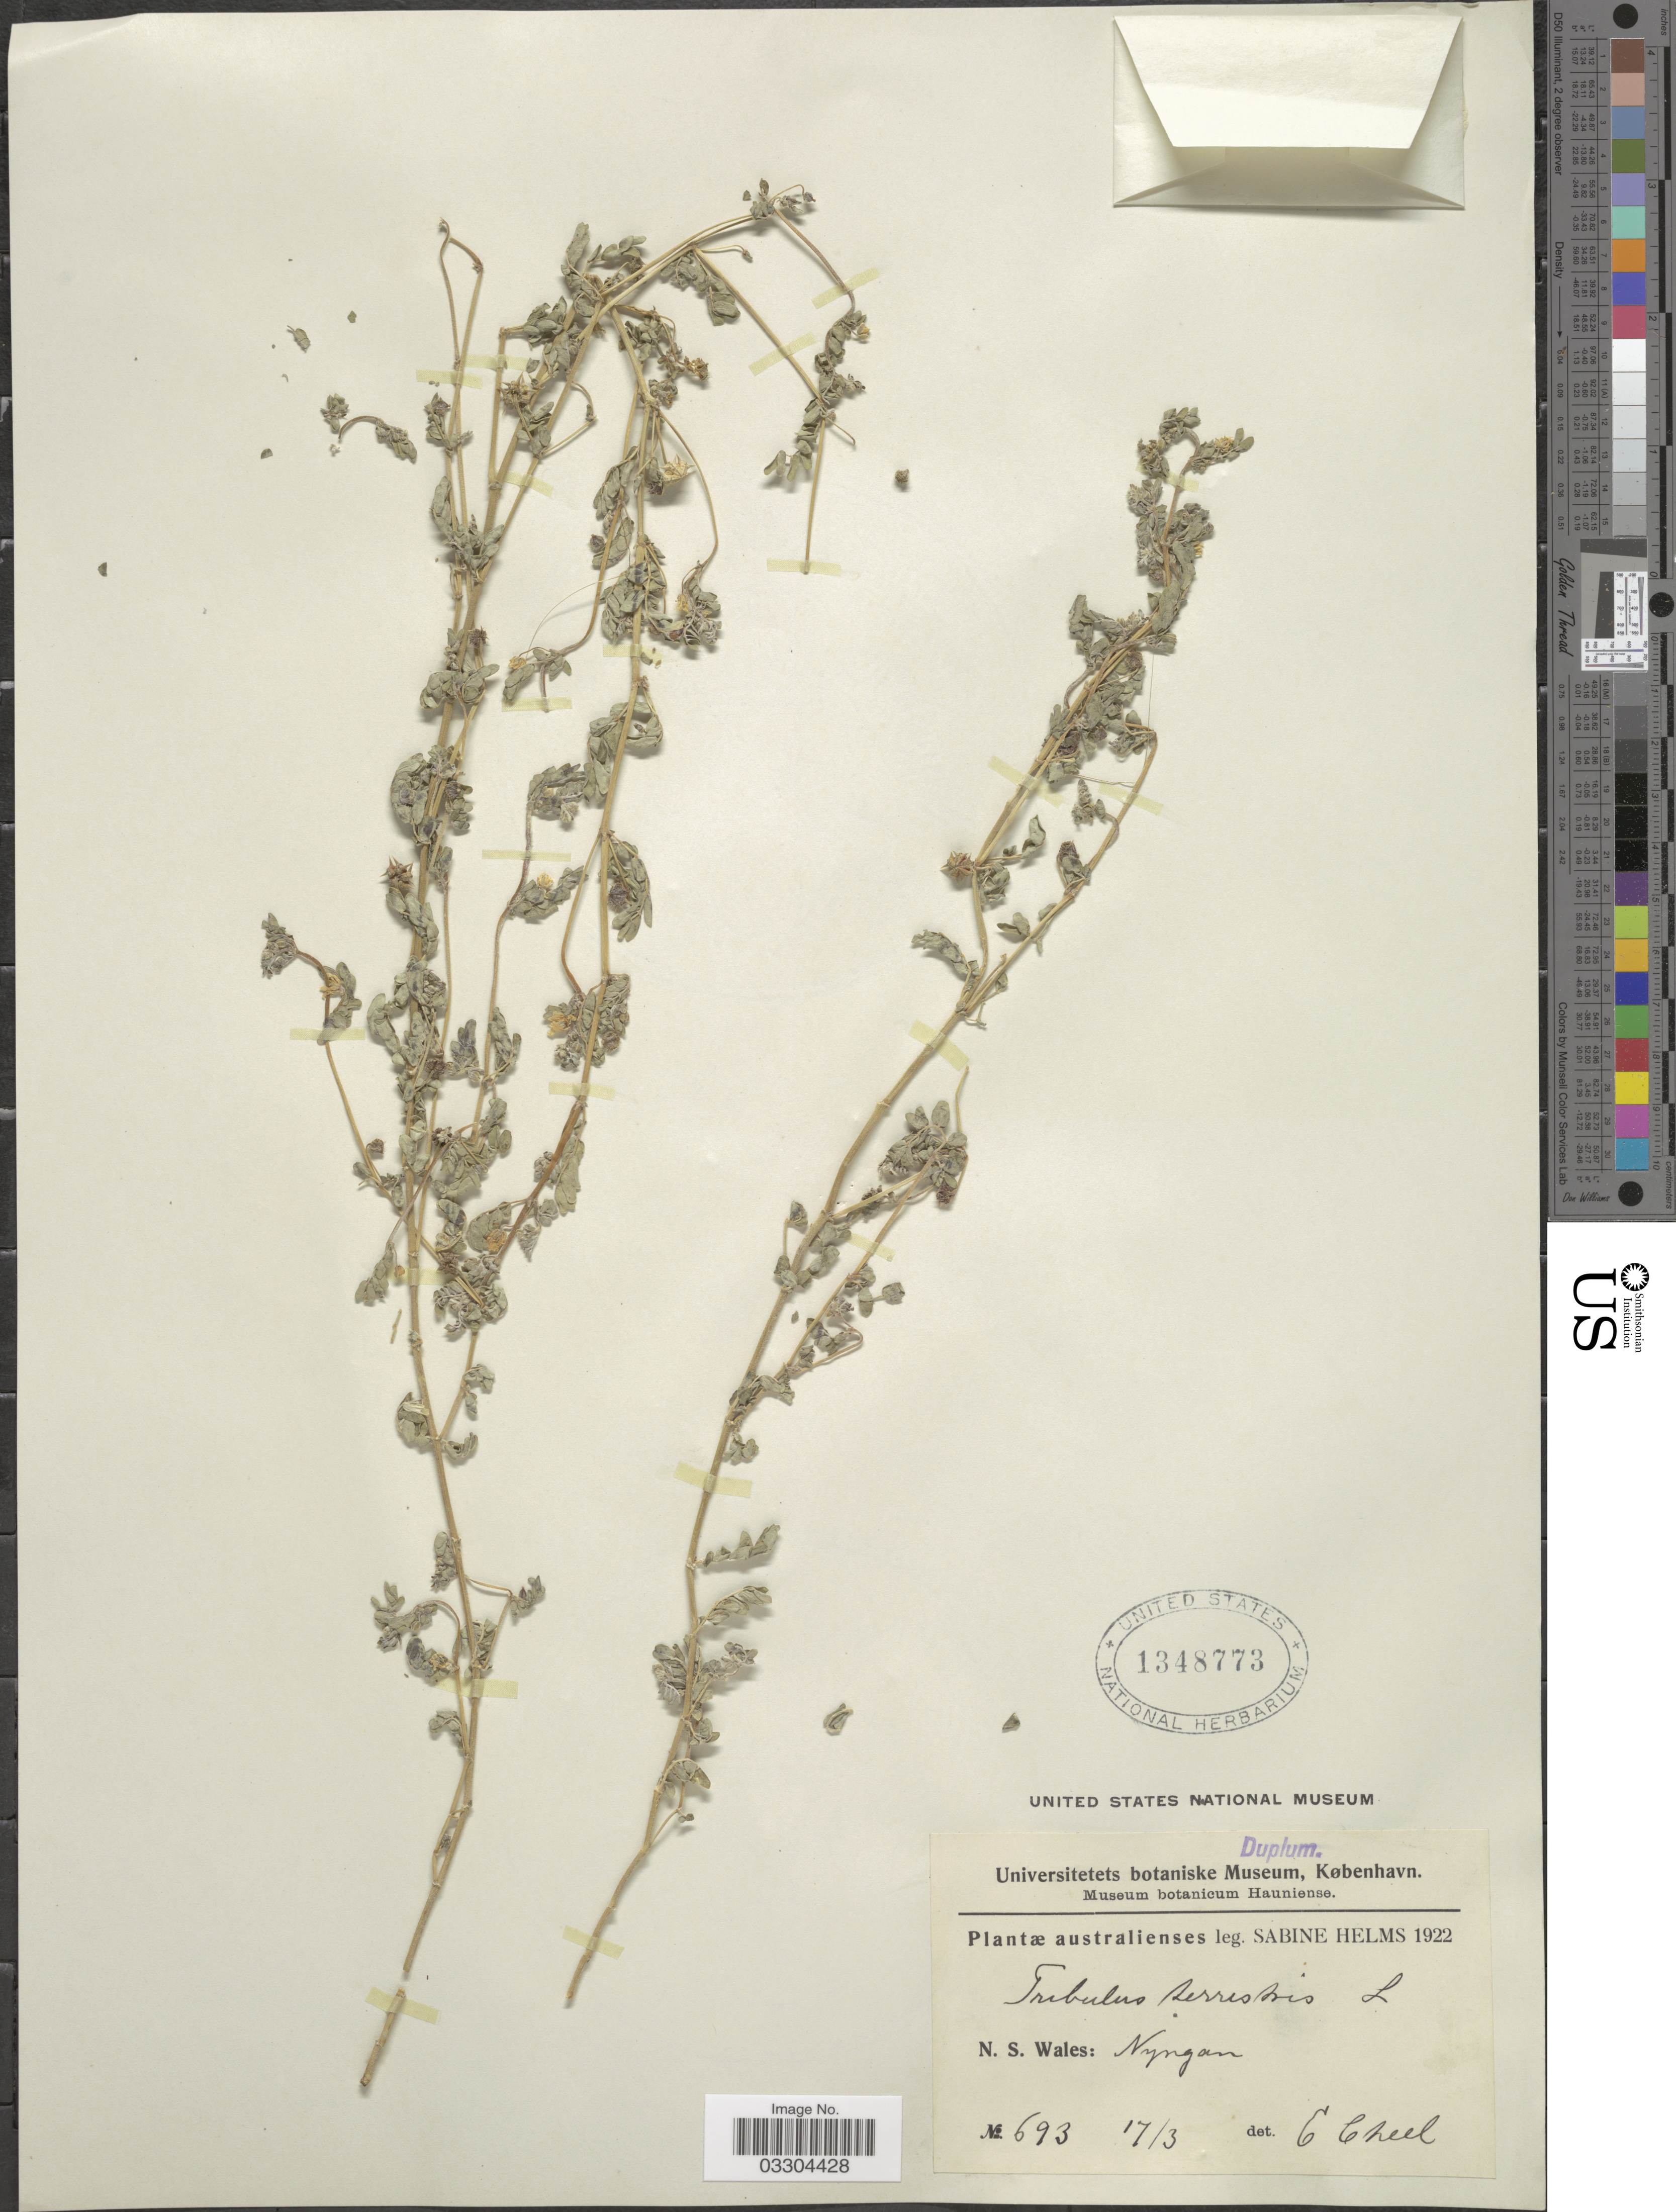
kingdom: Plantae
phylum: Tracheophyta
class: Magnoliopsida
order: Zygophyllales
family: Zygophyllaceae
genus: Tribulus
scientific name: Tribulus terrestris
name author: L.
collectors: S. Helms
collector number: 693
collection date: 1922-03-17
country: Australia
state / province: New South Wales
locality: N. S. Wales: Nyngan.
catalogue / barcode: US 1348773